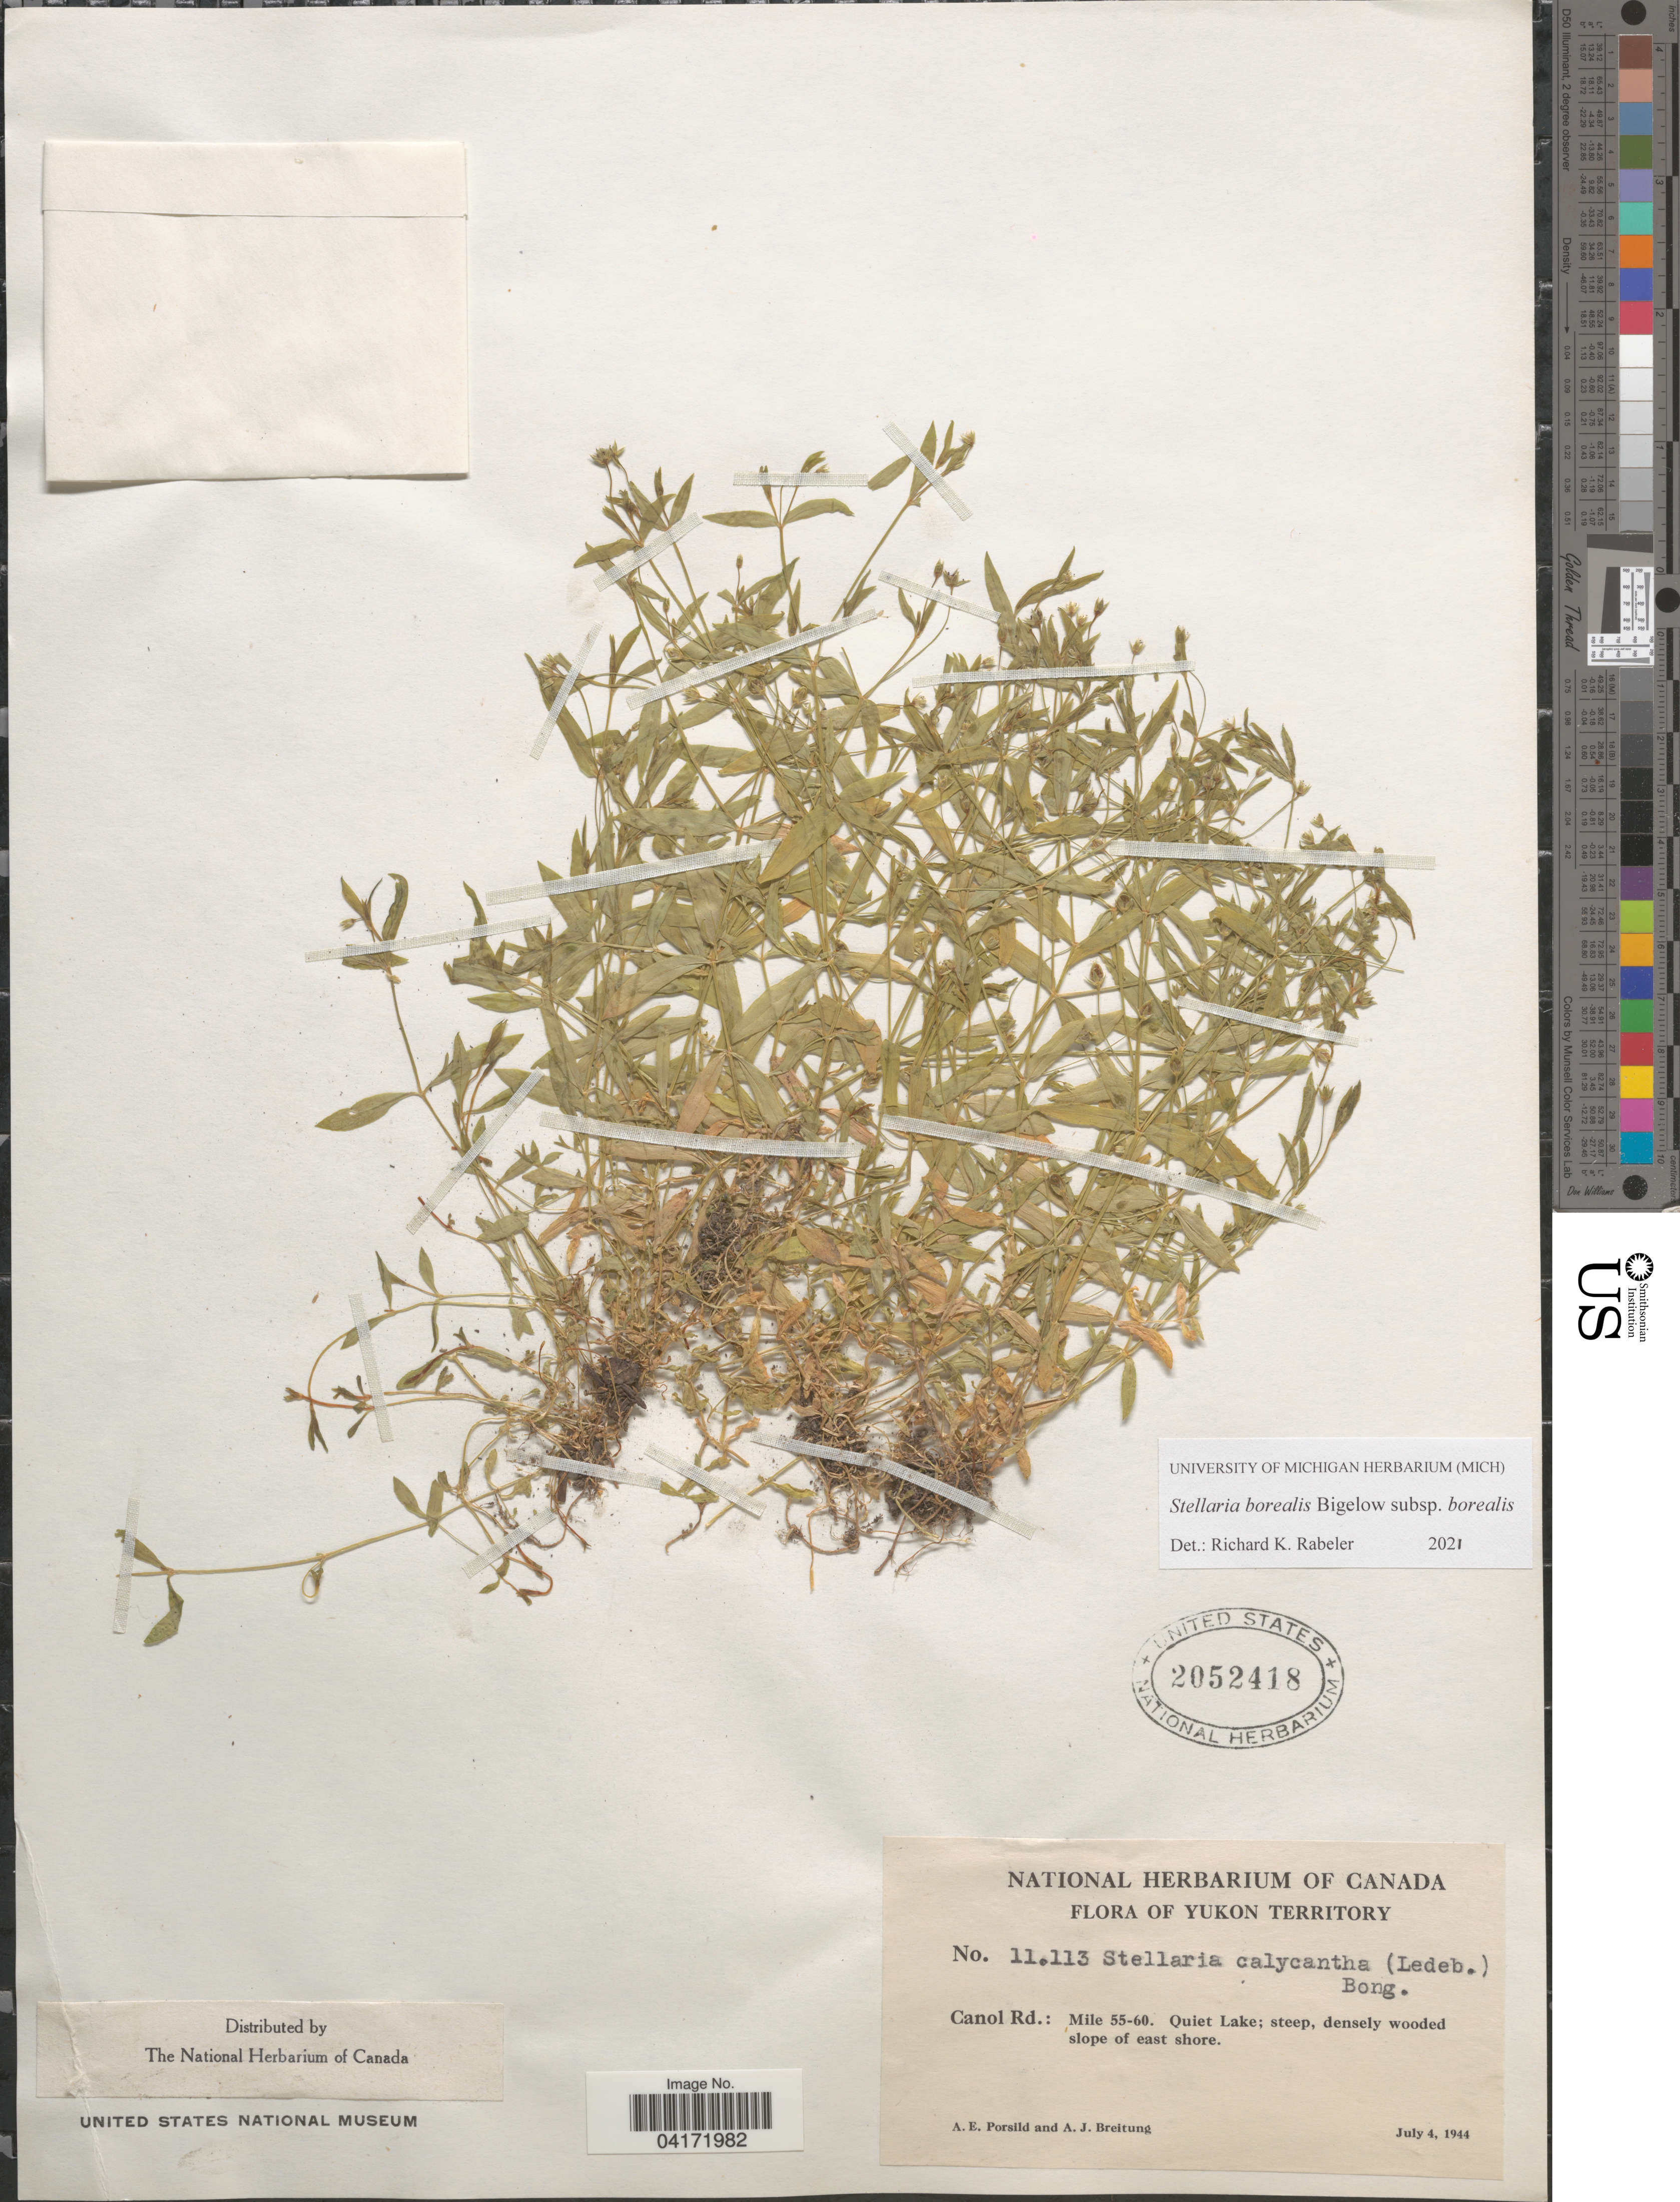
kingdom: Plantae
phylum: Tracheophyta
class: Magnoliopsida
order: Caryophyllales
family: Caryophyllaceae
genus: Stellaria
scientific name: Stellaria borealis subsp. borealis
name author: Bigelow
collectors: A. E. Porsild & A. Breitung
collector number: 11113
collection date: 1944-07-04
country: Canada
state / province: Yukon Territory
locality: Canol Rd.: Mile 55-60. Quiet Lake; densely wooded slope of east shore.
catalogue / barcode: US 2052418